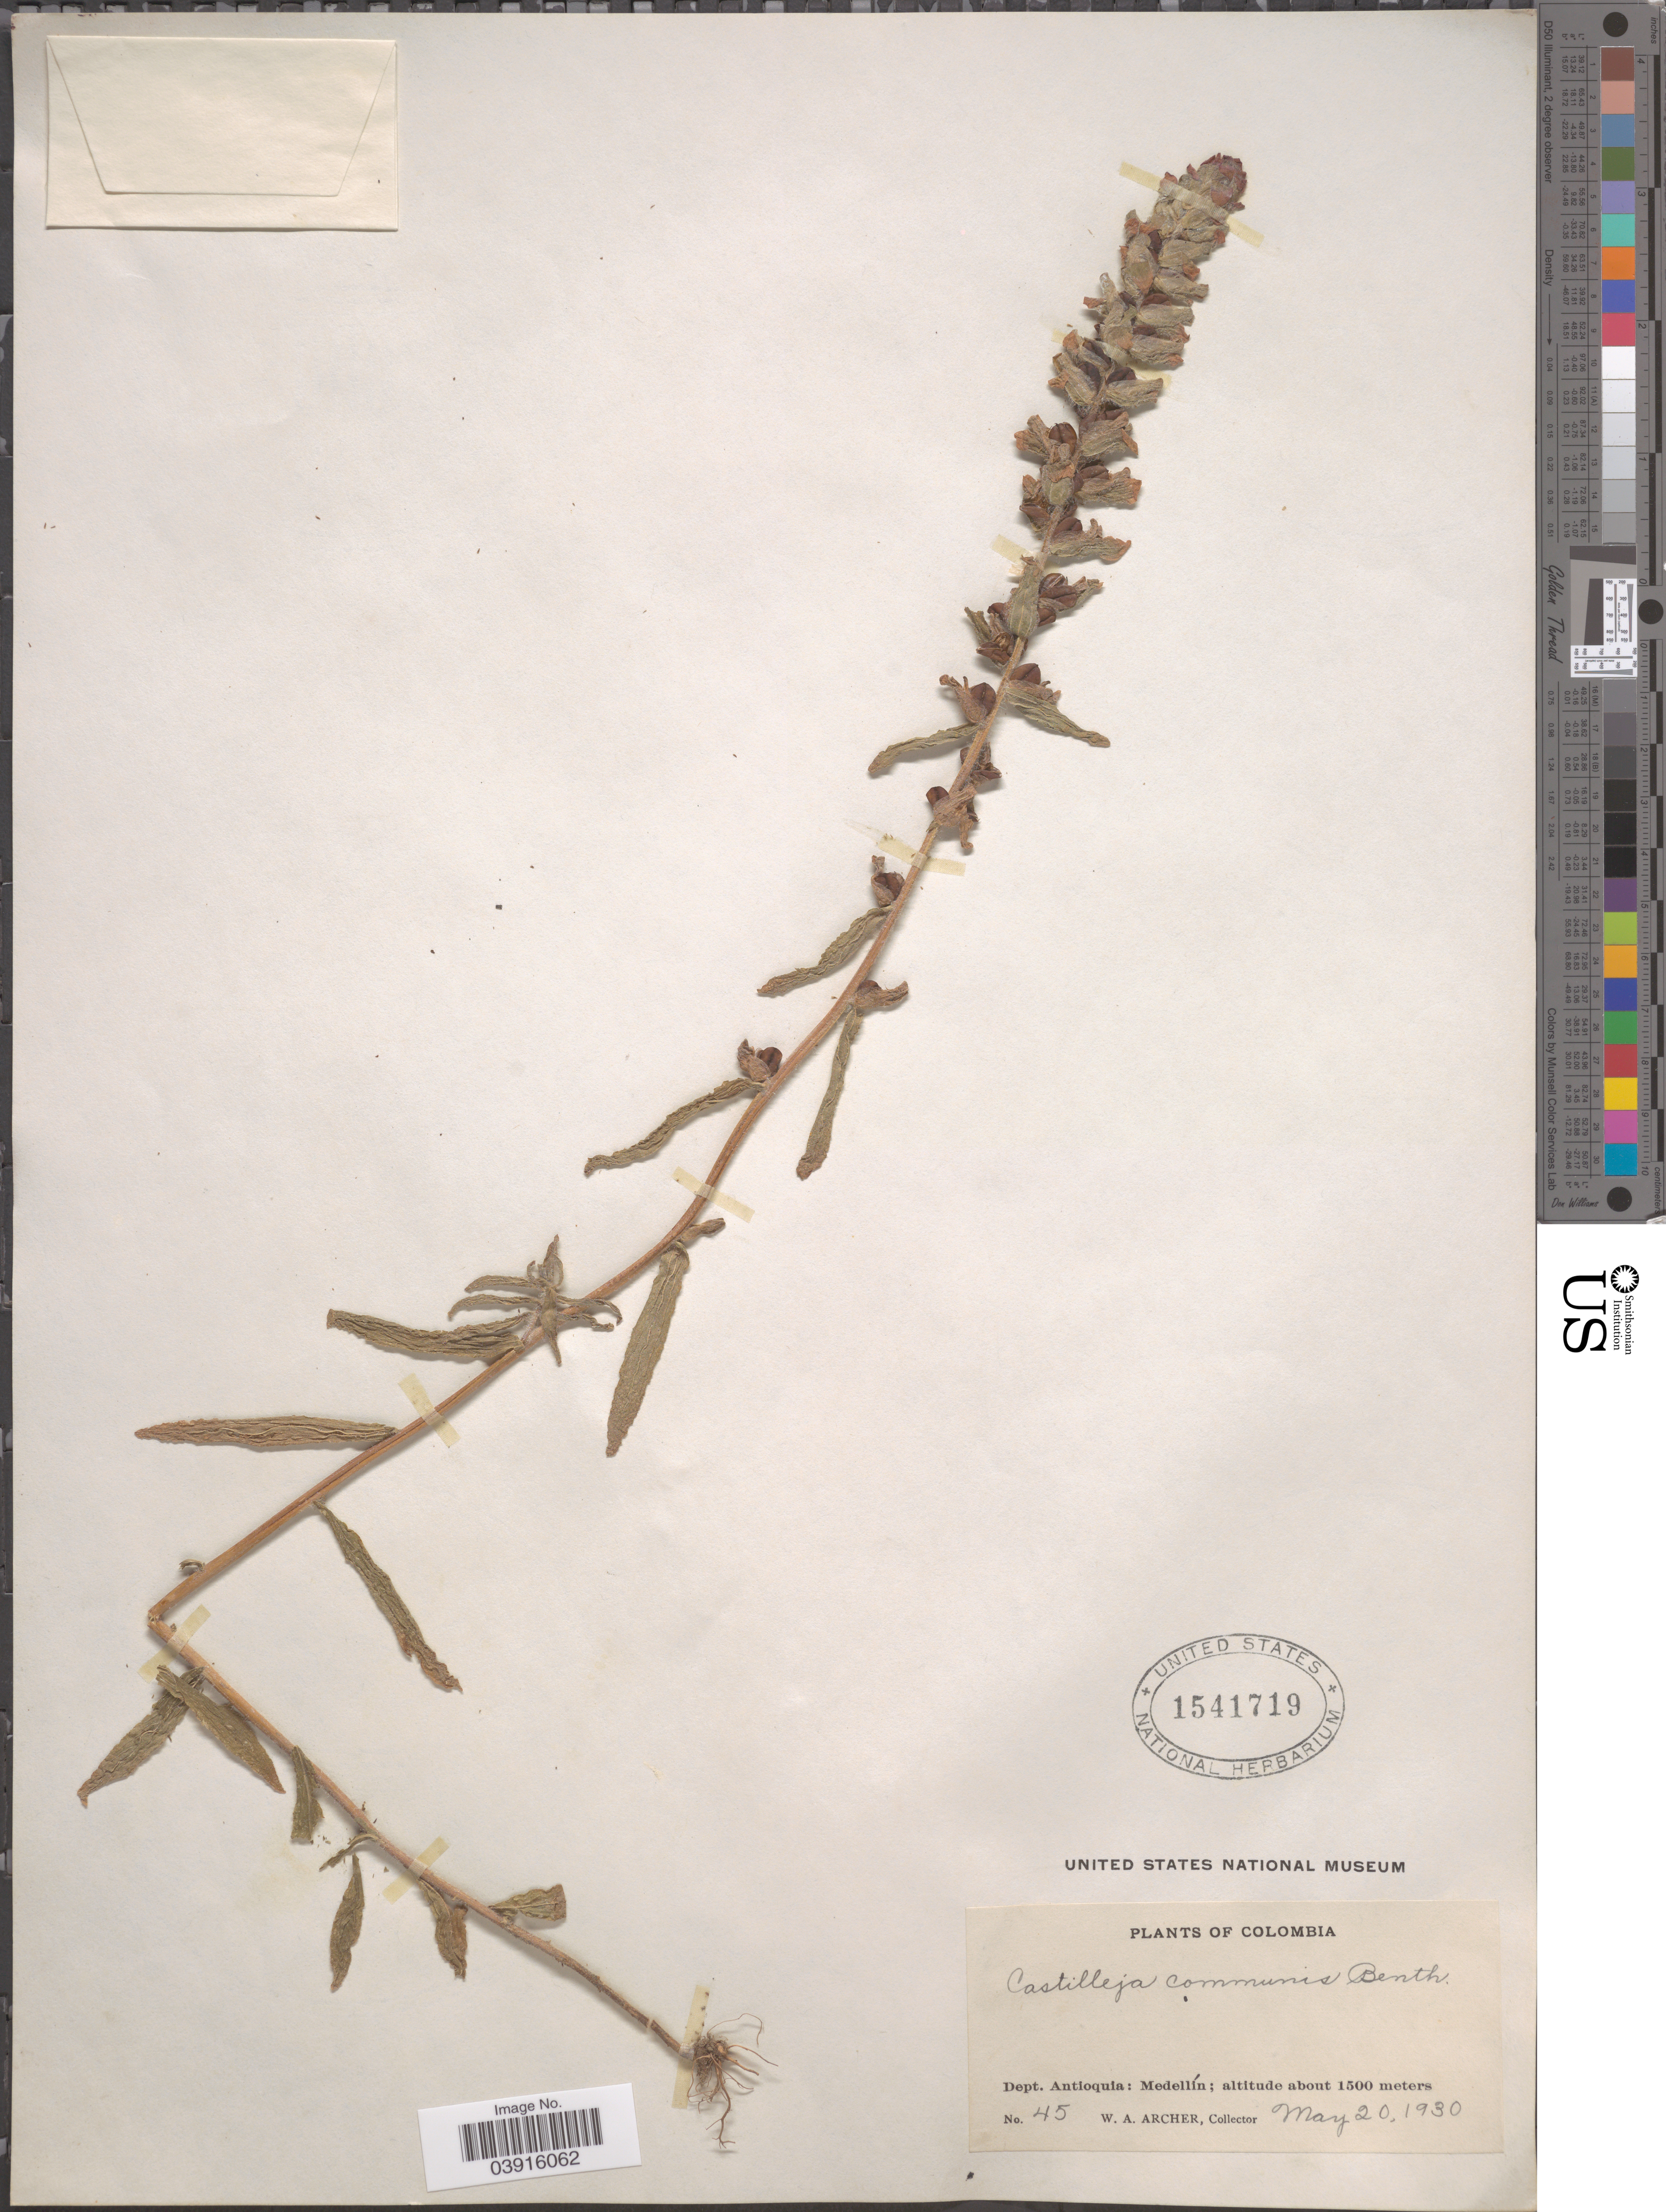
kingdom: Plantae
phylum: Tracheophyta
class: Magnoliopsida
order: Lamiales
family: Orobanchaceae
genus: Castilleja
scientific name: Castilleja arvensis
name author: Schltdl. & Cham.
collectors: W. Archer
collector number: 45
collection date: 1930-05-20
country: Colombia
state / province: Antioquia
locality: Dept. Antioquia: Medellín.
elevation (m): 1500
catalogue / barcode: US 1541719